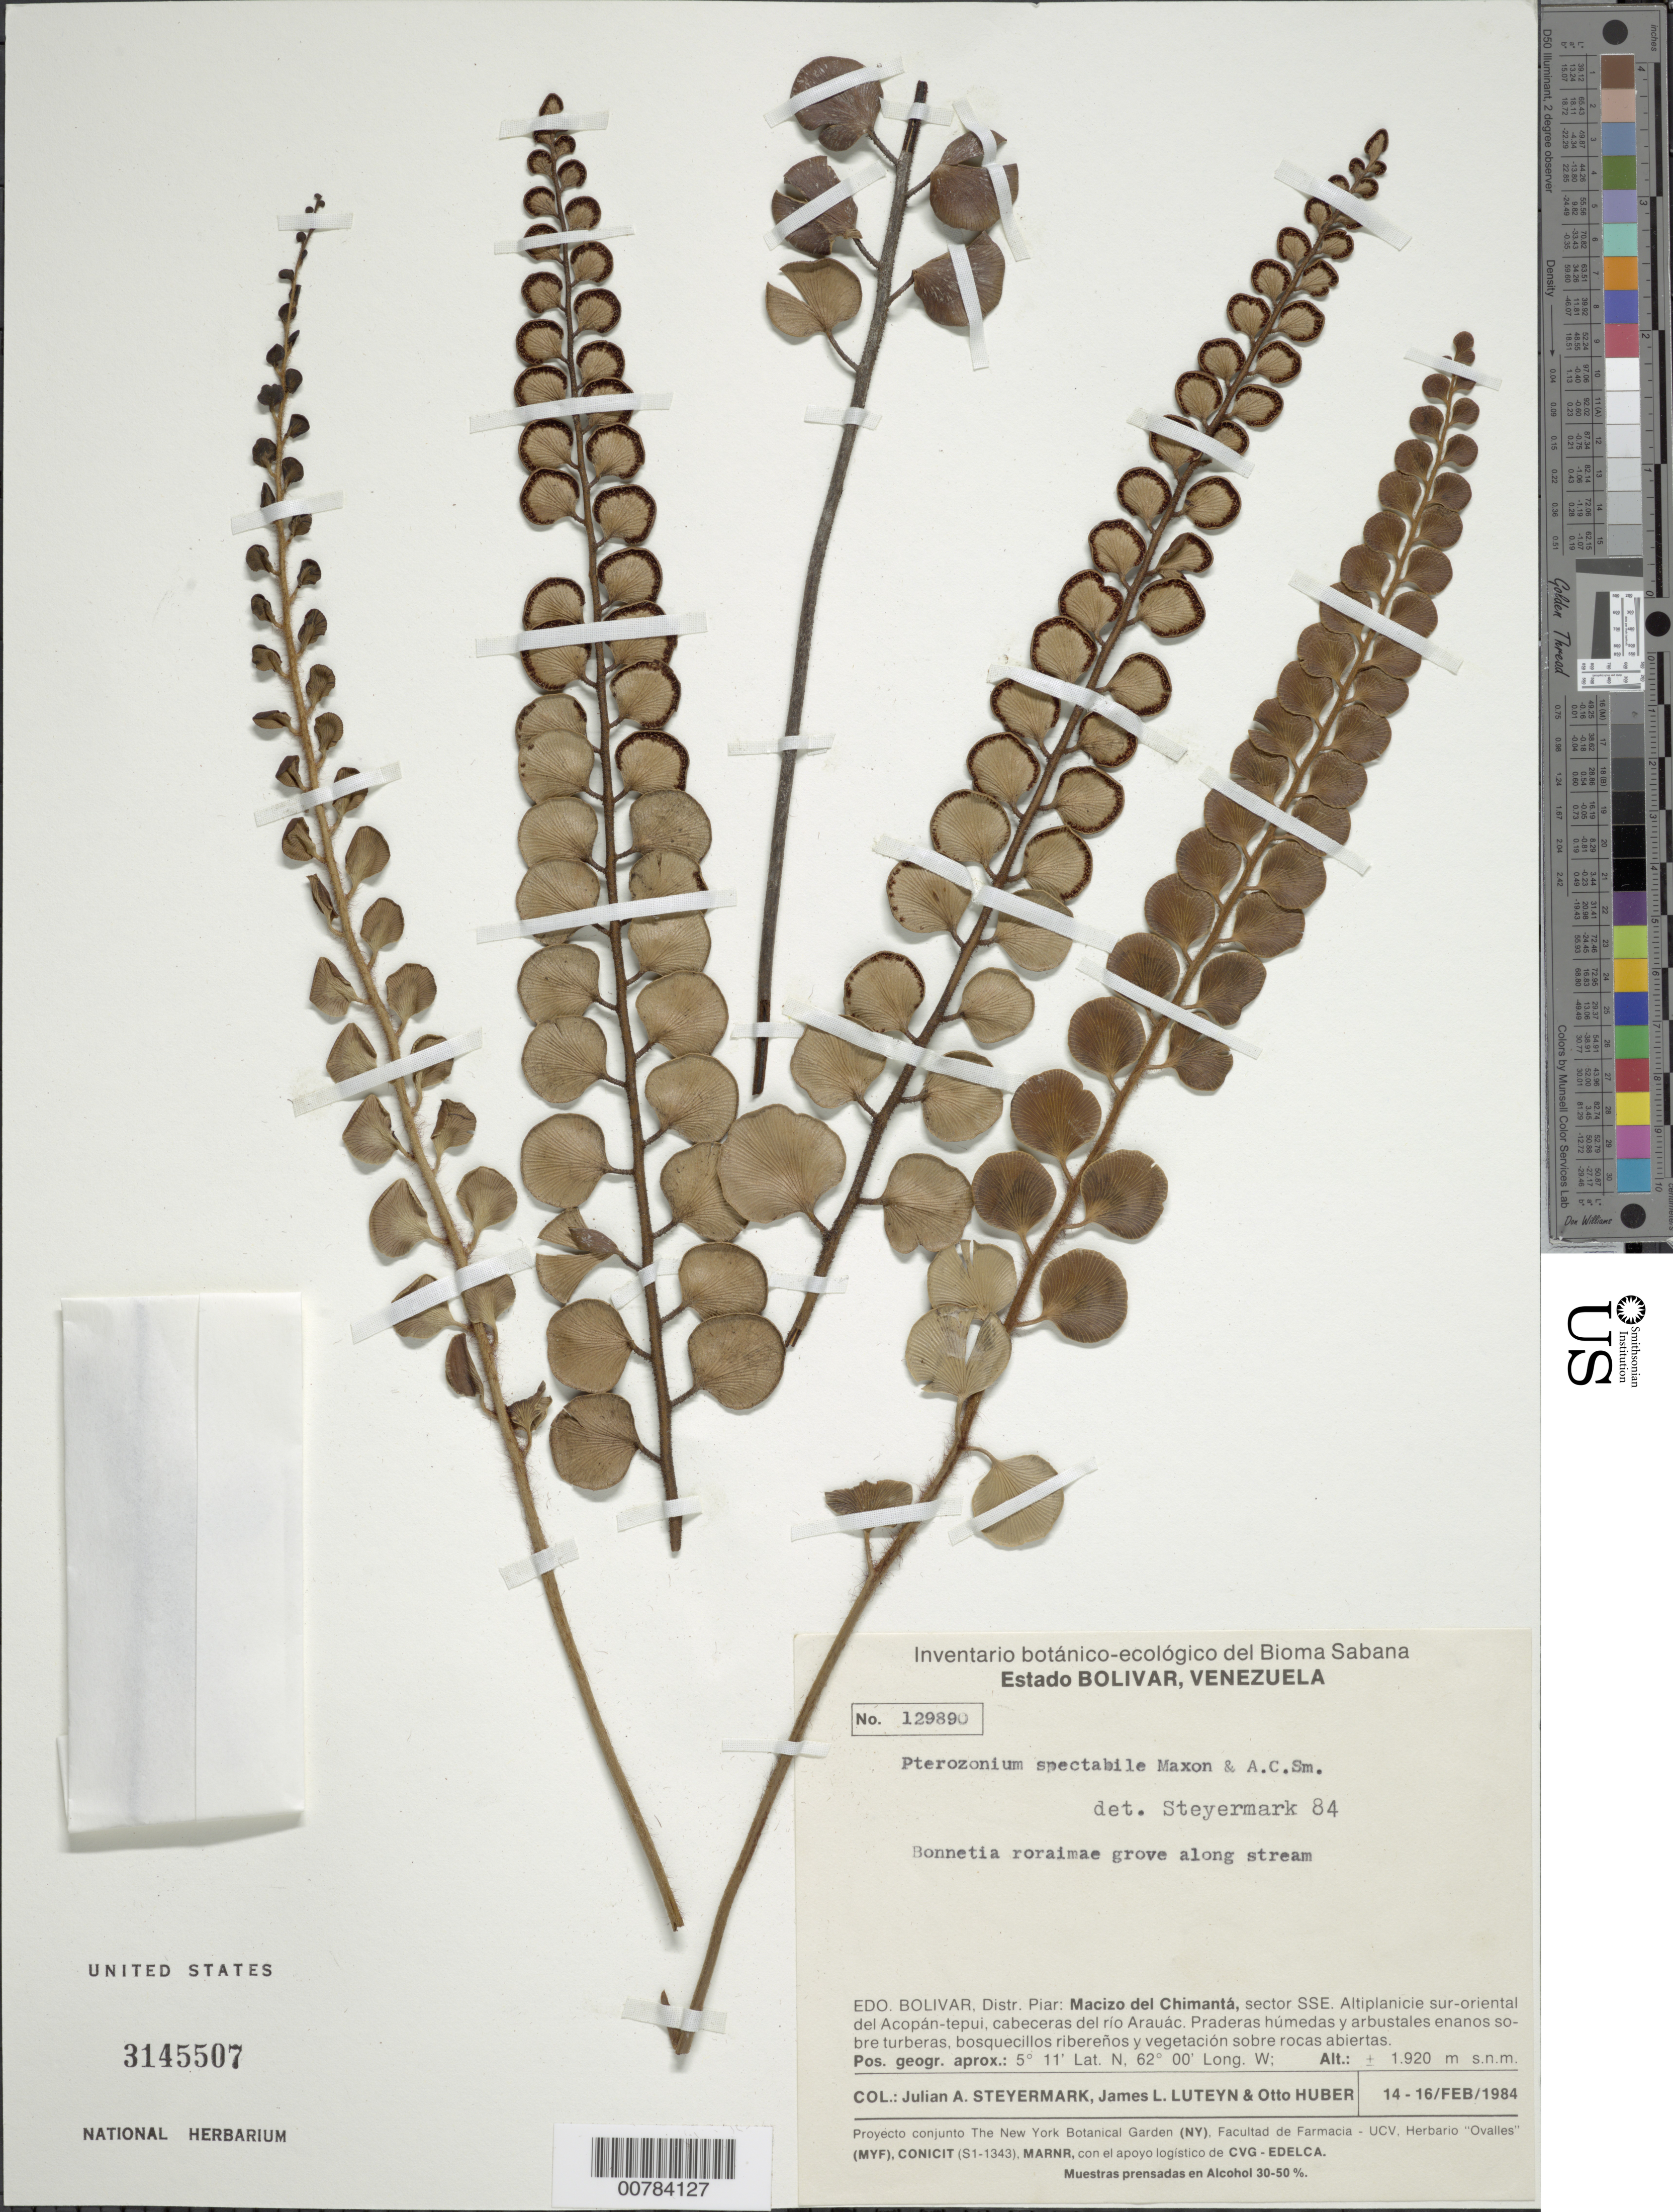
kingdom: Plantae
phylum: Tracheophyta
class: Polypodiopsida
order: Polypodiales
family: Pteridaceae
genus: Pterozonium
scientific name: Pterozonium spectabile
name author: Maxon & A.C. Sm.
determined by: Steyermark, Julian A., (VEN)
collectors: J. Steyermark, J. L. Luteyn & O. Huber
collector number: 129890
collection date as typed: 14-Feb-84 to 16-Feb-84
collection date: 1984-02-14/1984-02-16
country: Venezuela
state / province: Bolívar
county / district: Piar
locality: Macizo del Chimantá, sector SSE. Altiplanicie sur-oriental del Acopán-tepuí, cabeceras del río Arauác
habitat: Bonnetia roraime thickets along stream, praderas húmedas y arbustales enanos sobre turberas,; bosquecillos riberenos y vegetacion sobre rocas abiertas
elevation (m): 1920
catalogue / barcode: US 3145507